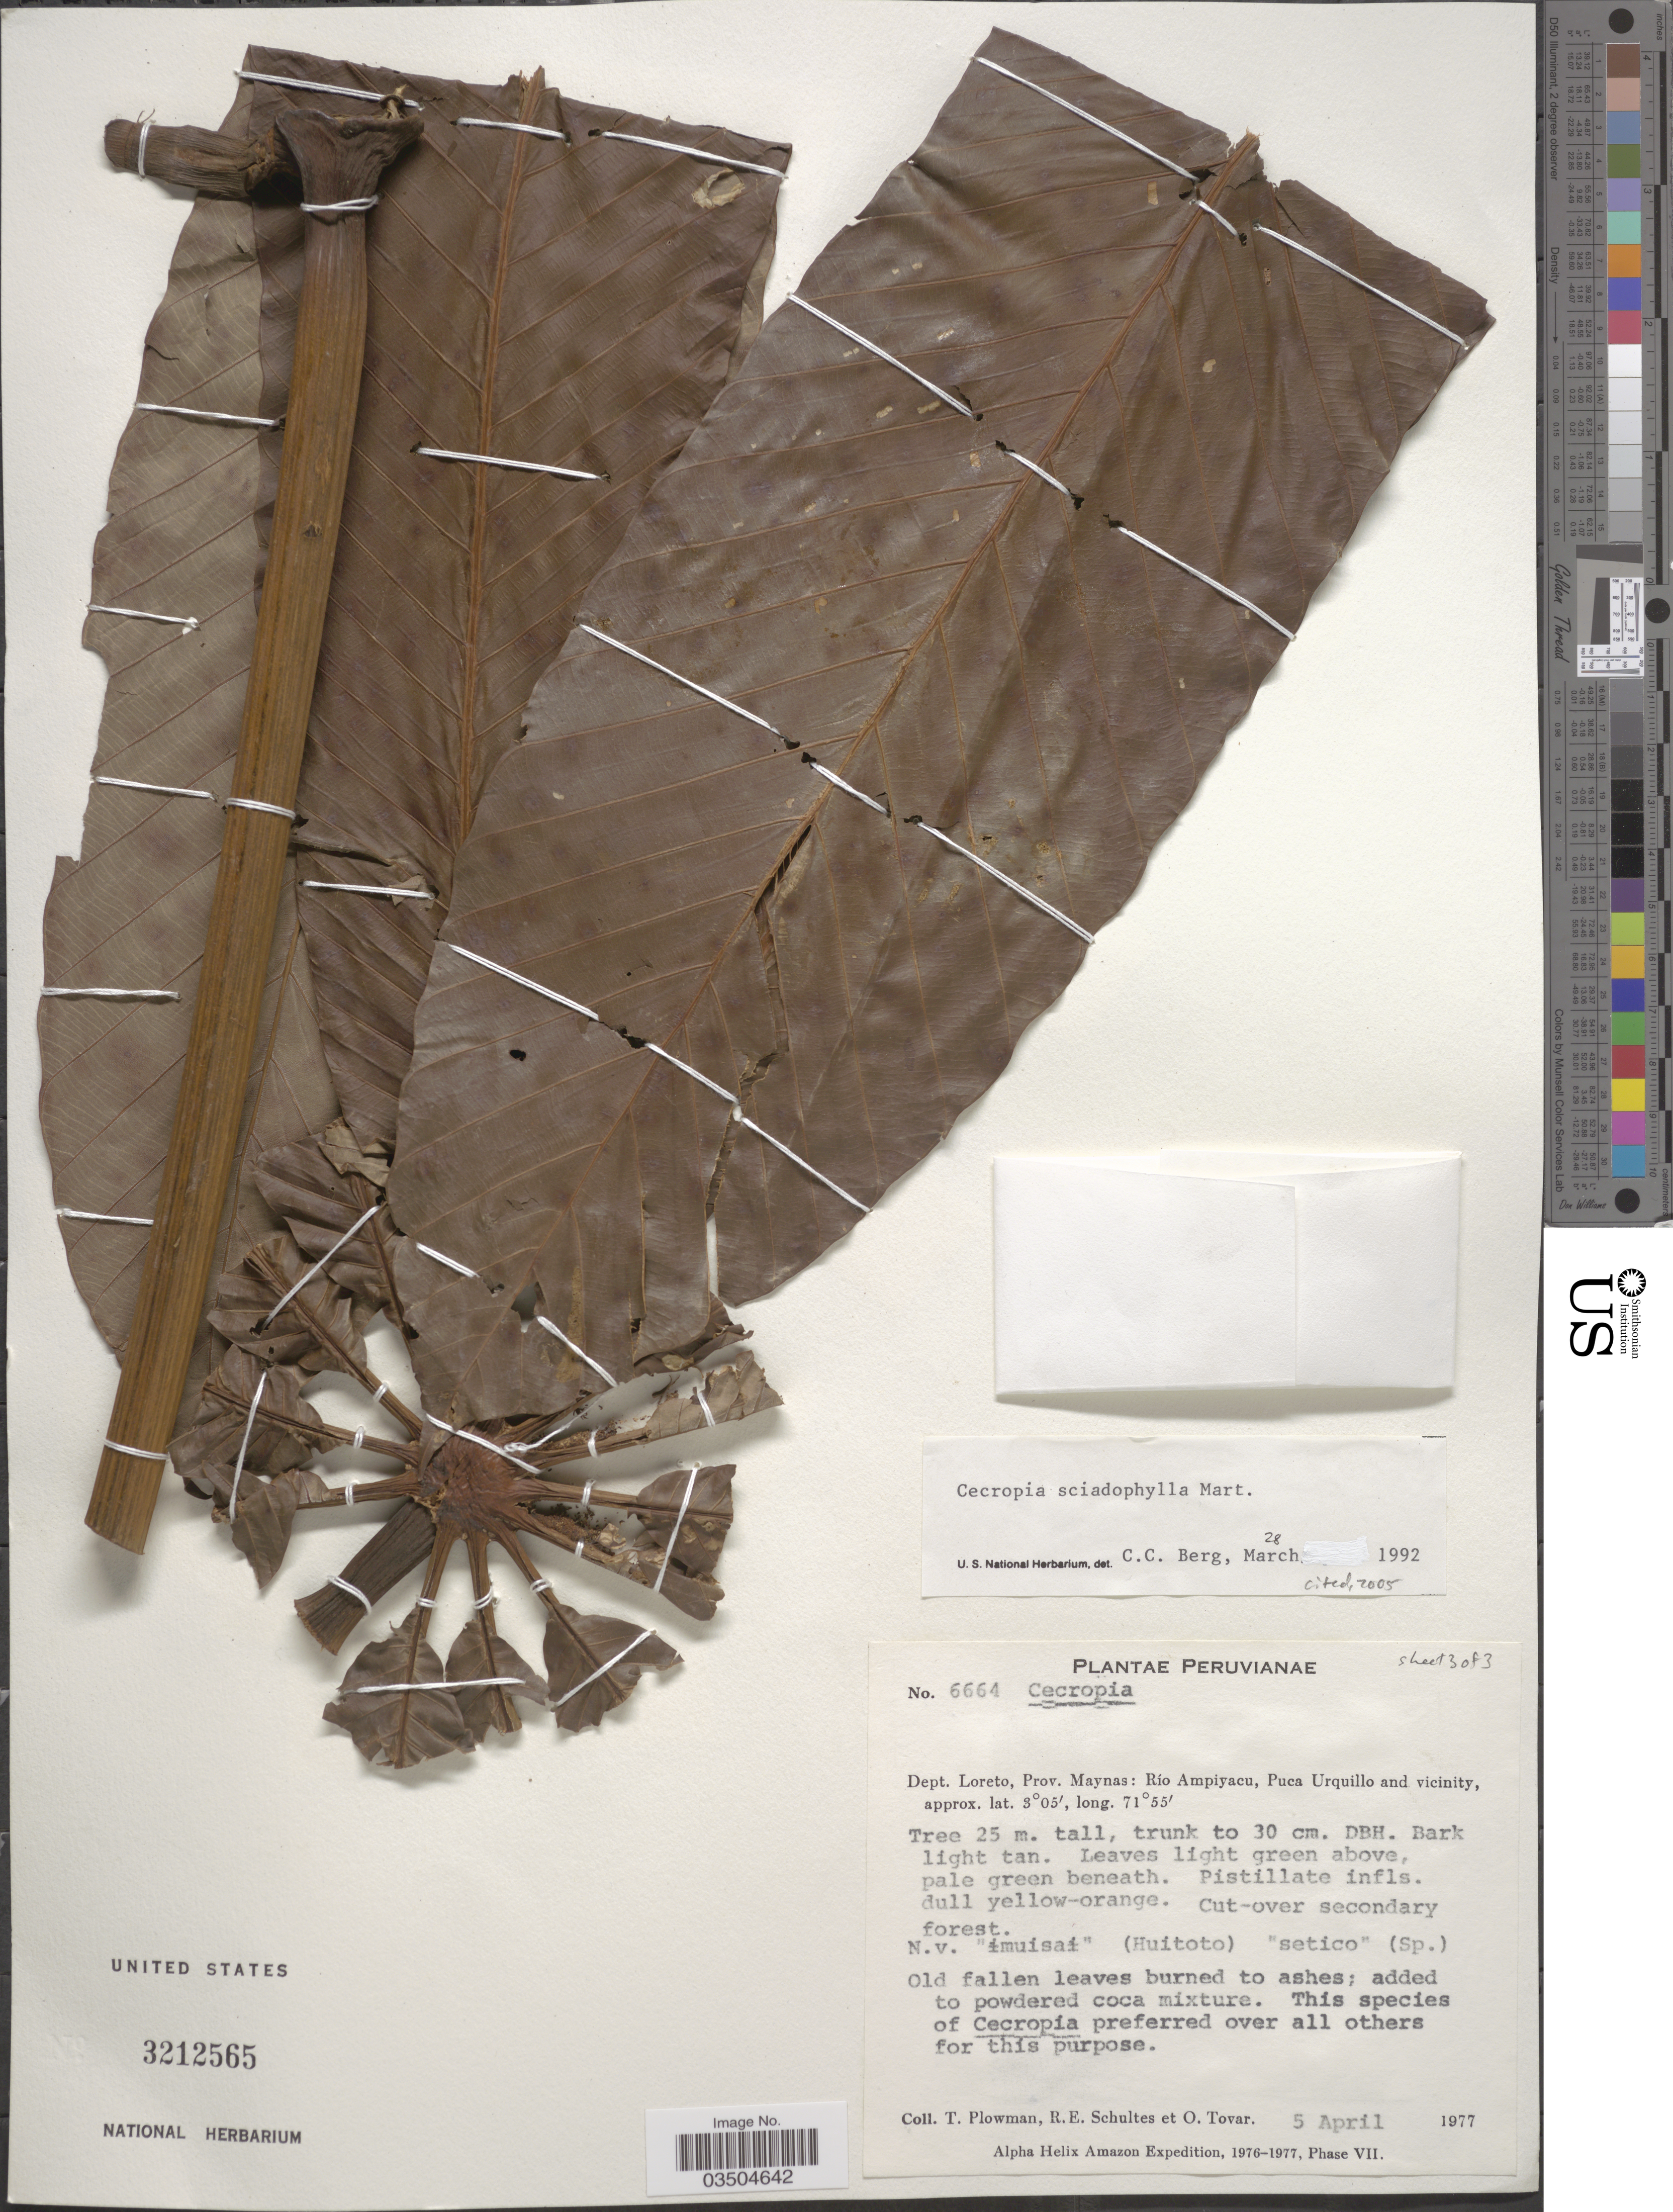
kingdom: Plantae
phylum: Tracheophyta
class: Magnoliopsida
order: Rosales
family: Urticaceae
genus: Cecropia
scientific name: Cecropia sciadophylla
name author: Mart.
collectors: T. Plowman, R. E. Schultes & Ó. Tovar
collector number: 6664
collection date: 1977-04-05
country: Peru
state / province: Loreto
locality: Dept. Loreto, Prov. Maynas: Río Ampiyacu, Puca Urquillo and vicinity.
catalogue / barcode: US 3212565